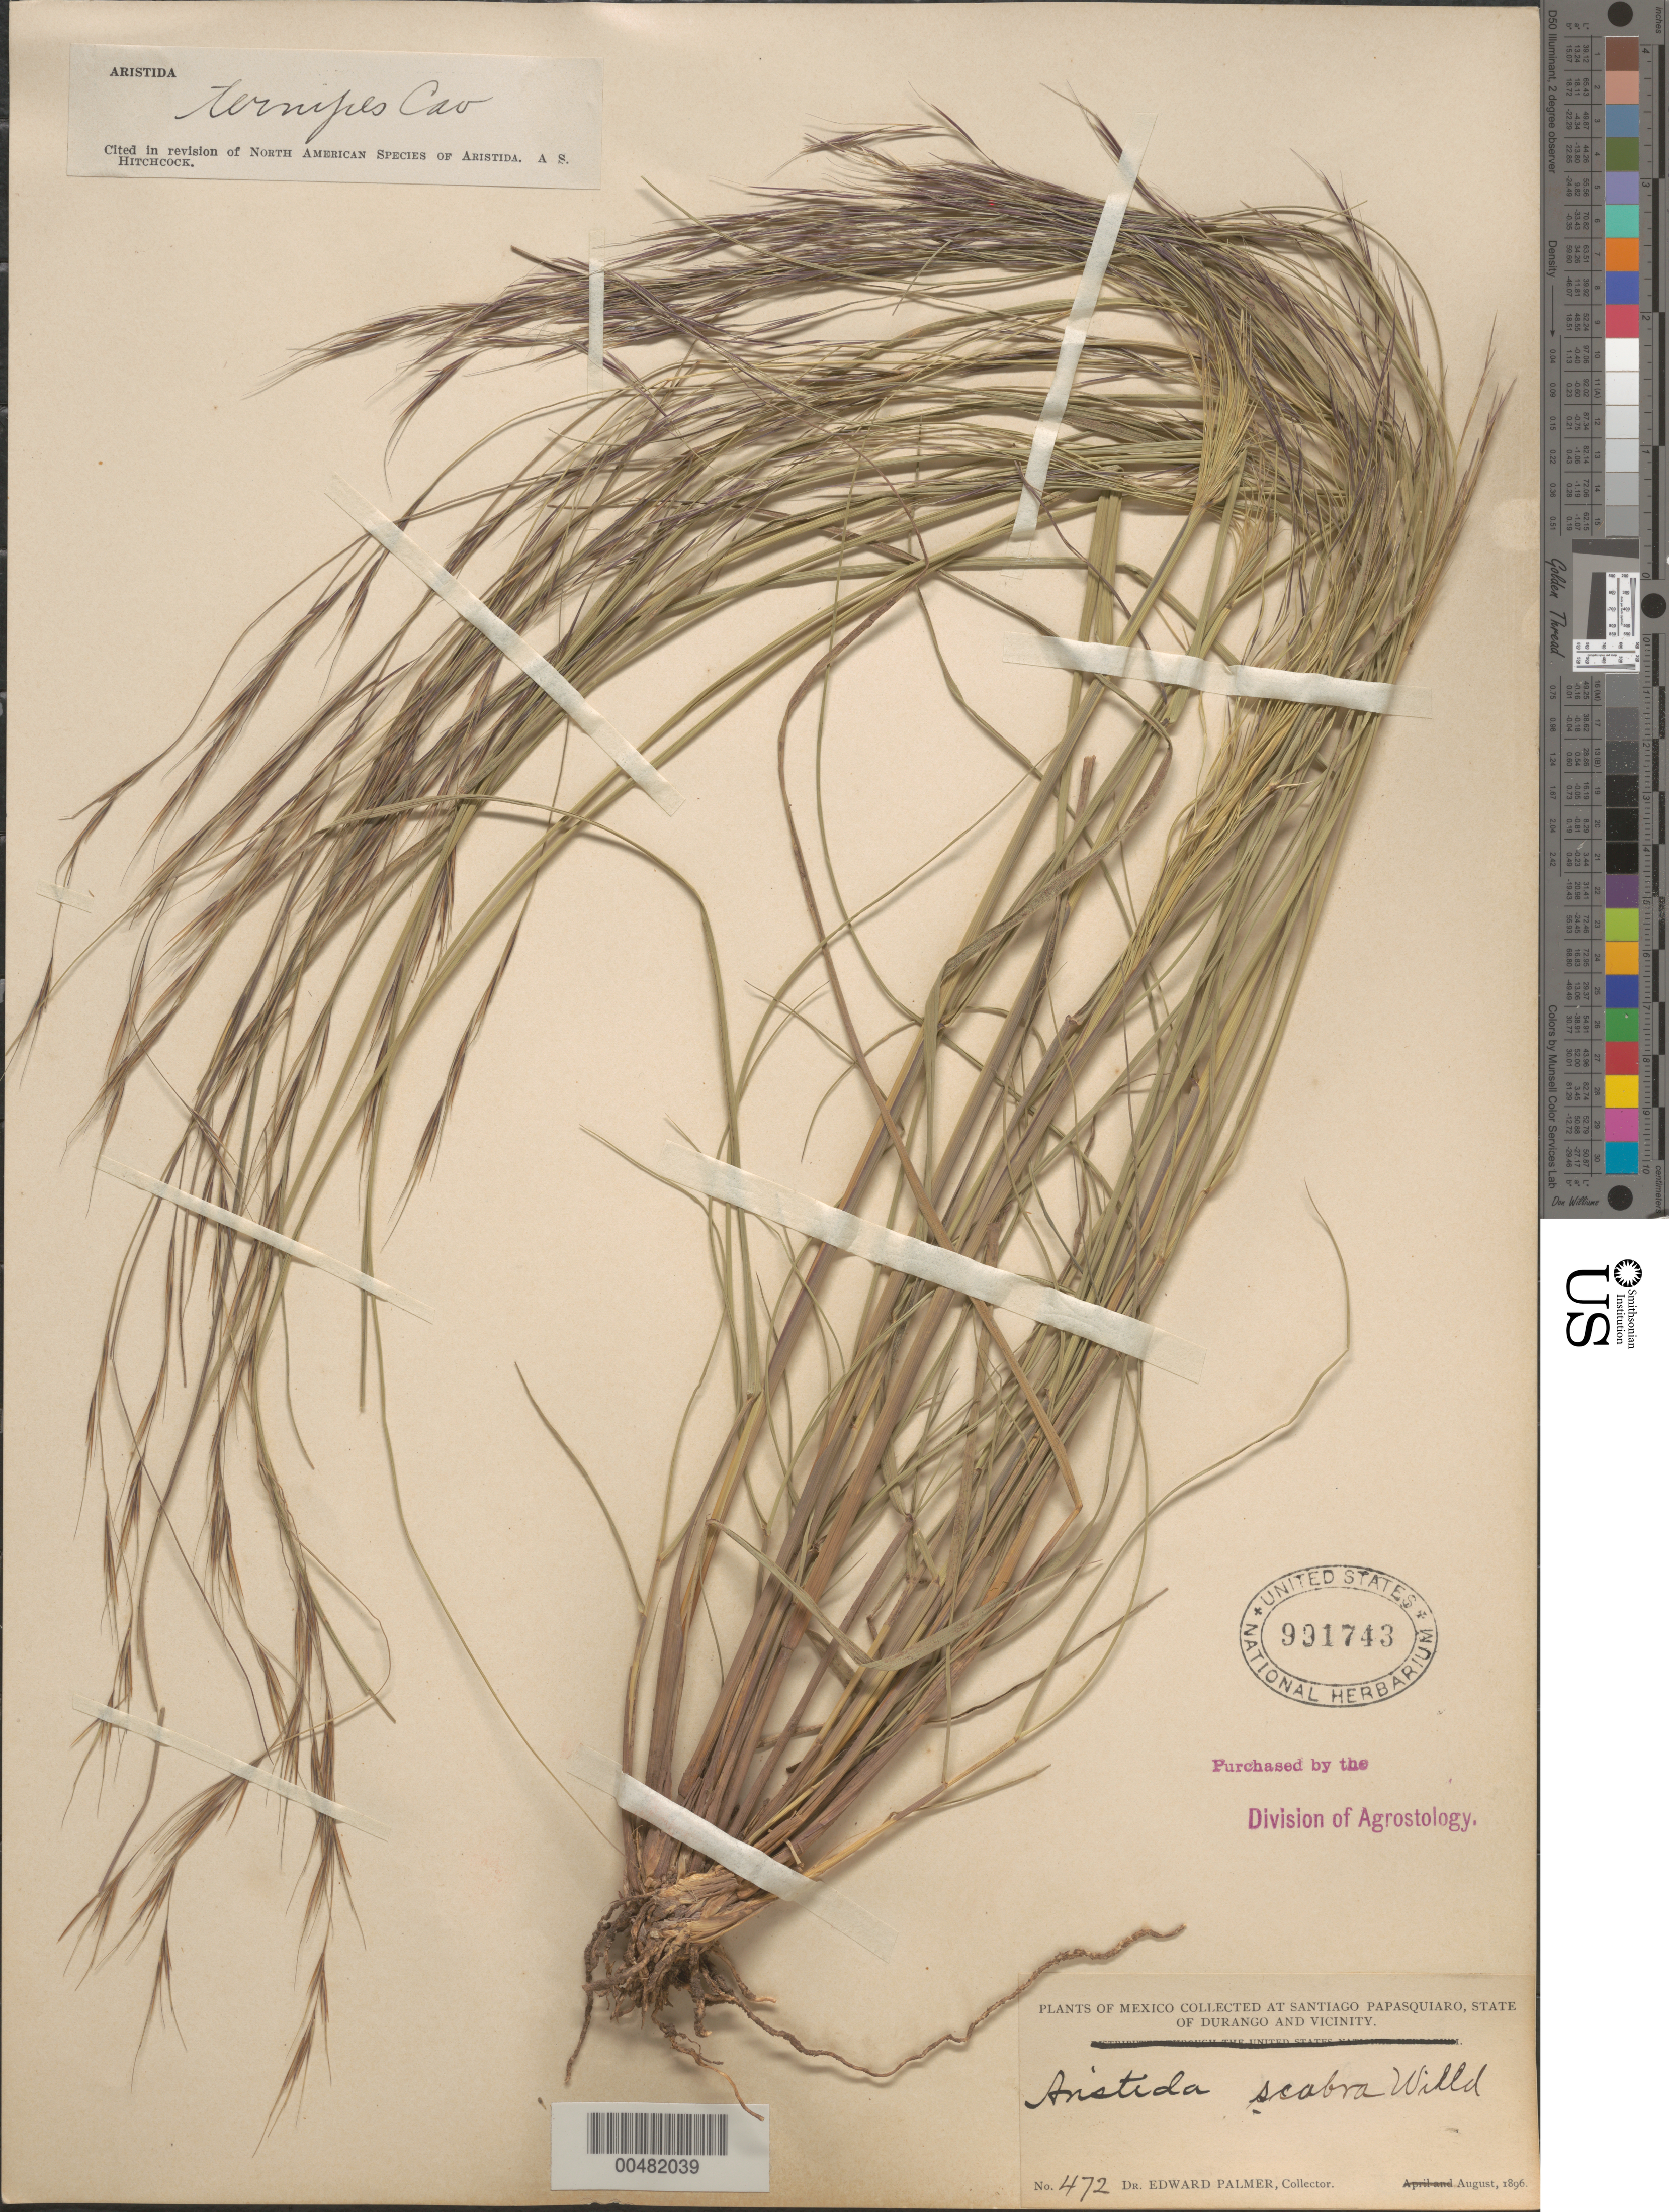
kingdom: Plantae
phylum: Tracheophyta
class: Liliopsida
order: Poales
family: Poaceae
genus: Aristida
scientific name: Aristida ternipes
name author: Cav.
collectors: E. Palmer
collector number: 472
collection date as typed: Aug 1896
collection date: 1896-08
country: Mexico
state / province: Durango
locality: Durango and vicinity, Santiago Papasquiaro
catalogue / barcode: US 991743